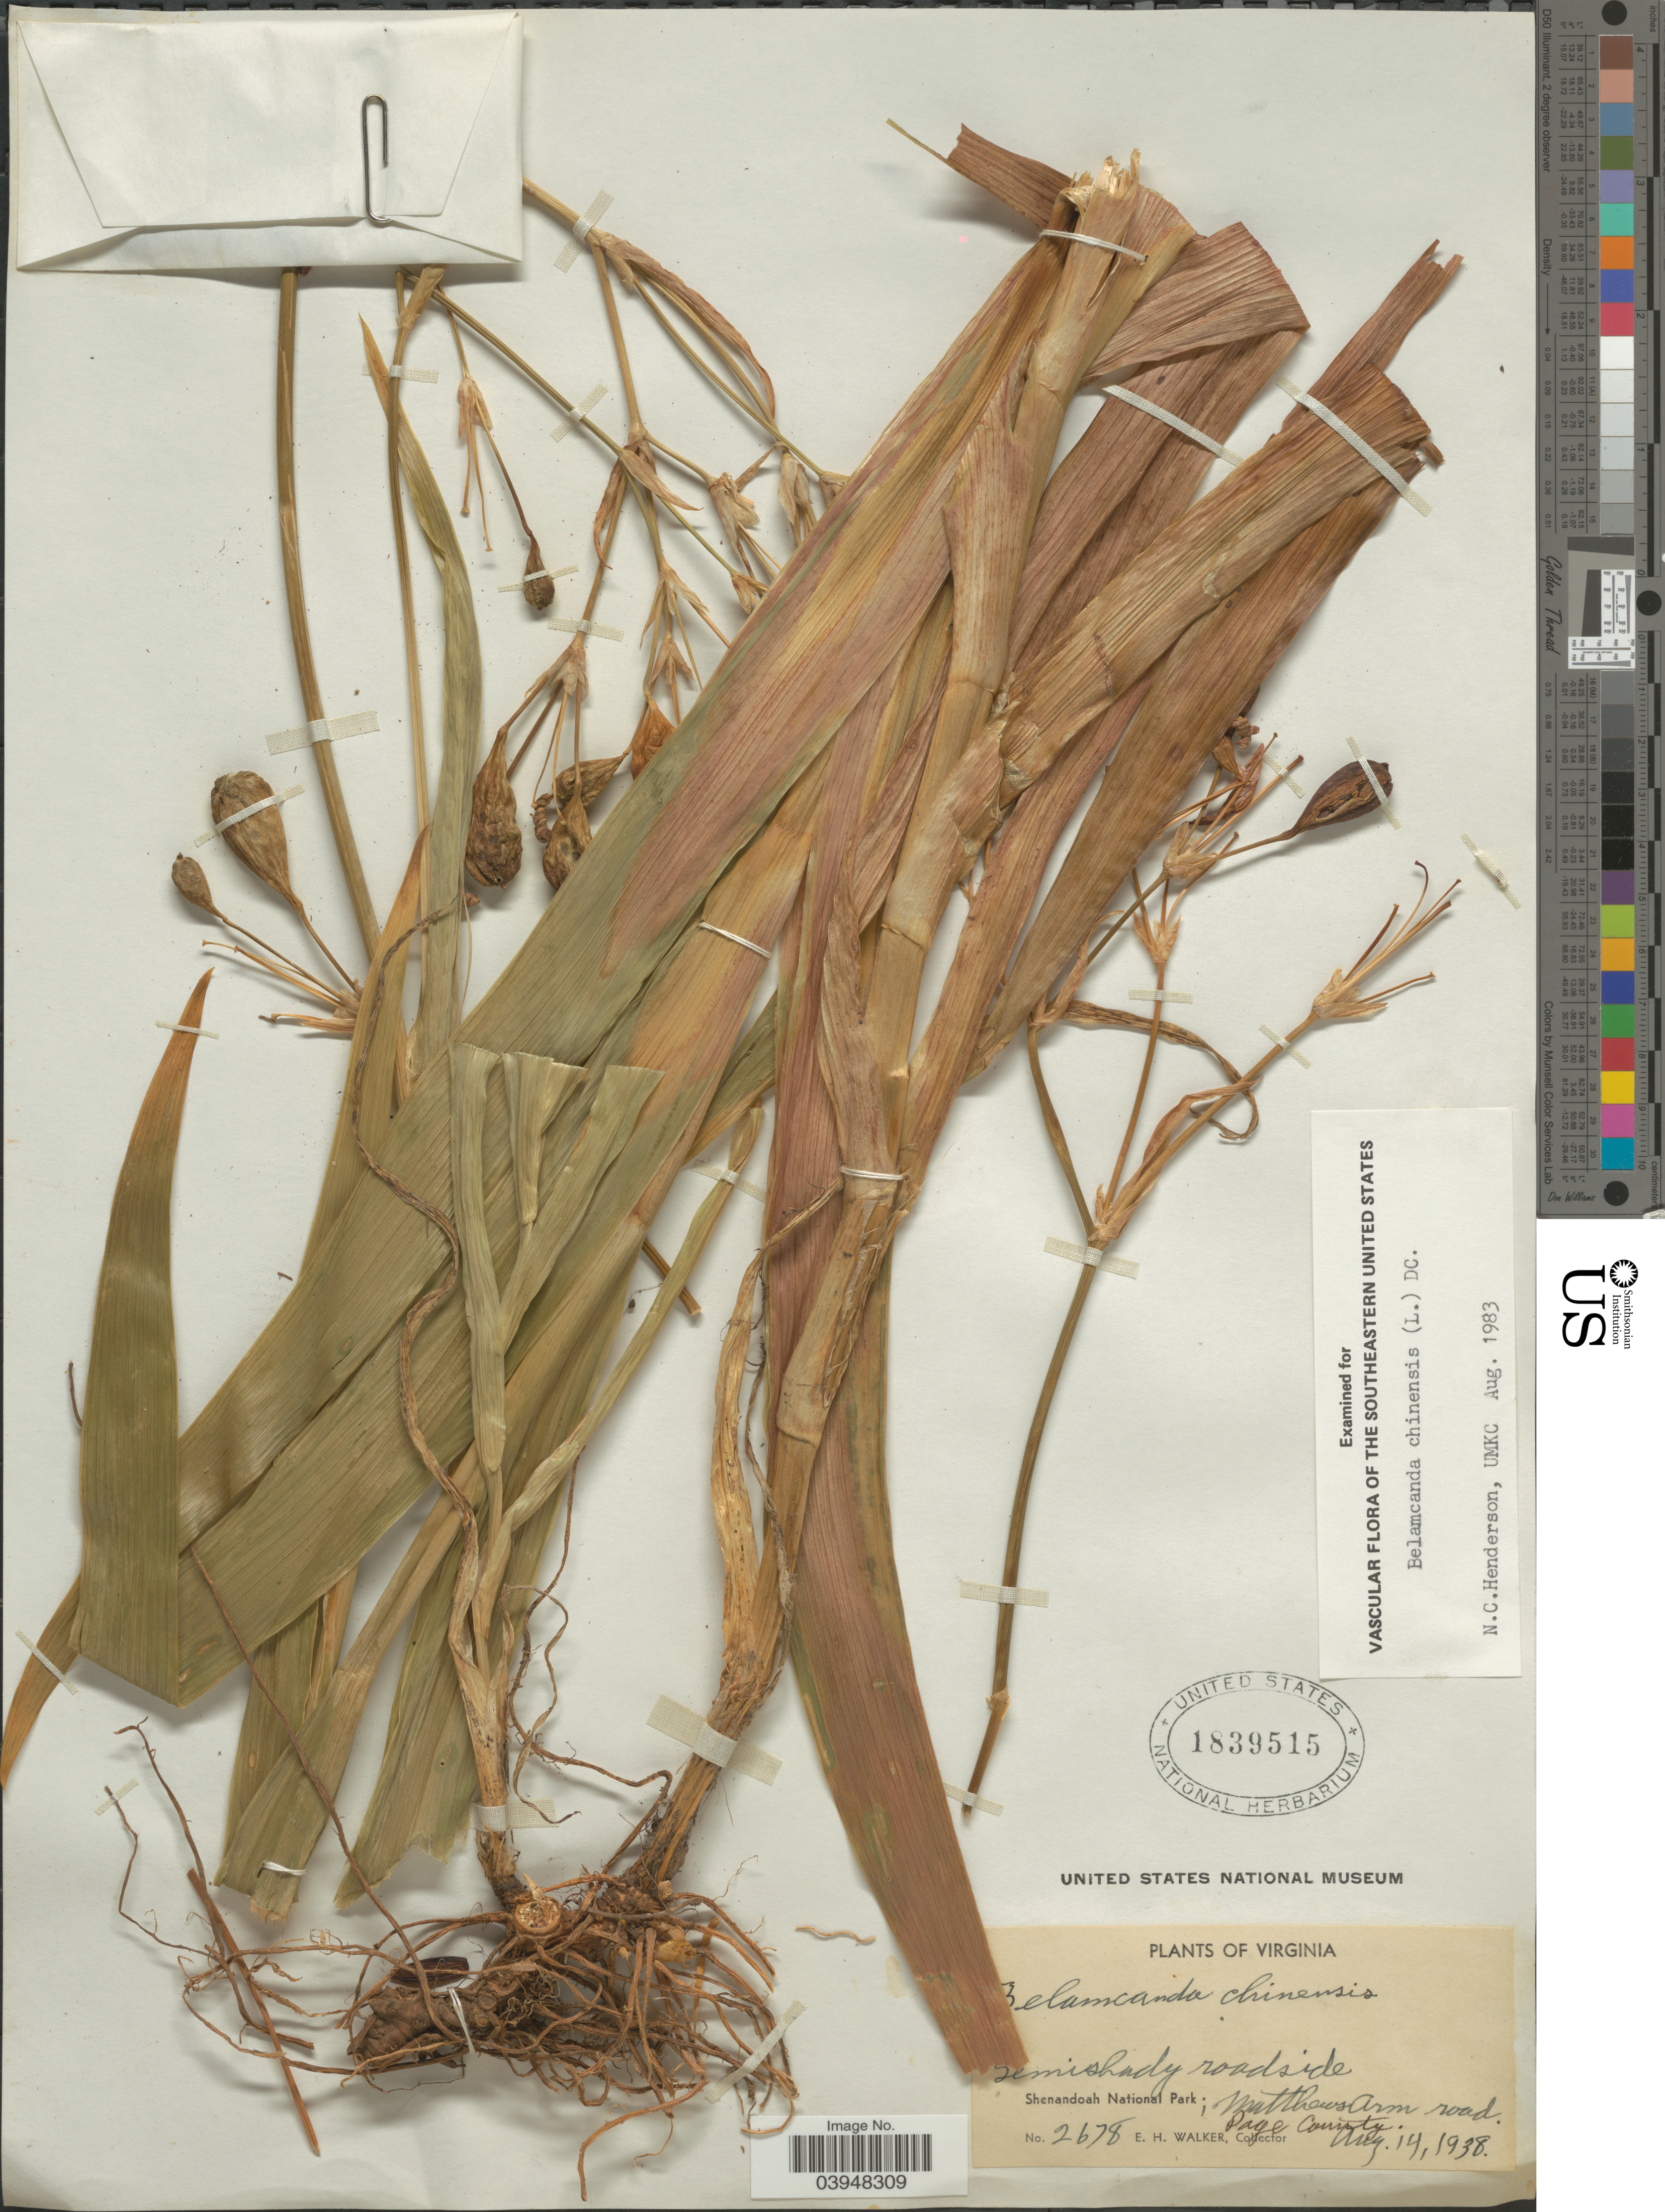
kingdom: Plantae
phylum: Tracheophyta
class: Liliopsida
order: Asparagales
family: Iridaceae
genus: Iris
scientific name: Iris domestica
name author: (L.) Goldblatt & Mabb.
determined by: Strong, Mark T., (BOT), Smithsonian Institution - National Museum of Natural History (UNITED STATES)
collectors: E. H. Walker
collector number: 2678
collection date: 1938-08-14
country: United States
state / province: Virginia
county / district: Page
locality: Shenandoah National Park; Matthews Arm road. Page County.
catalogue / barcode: US 1839515